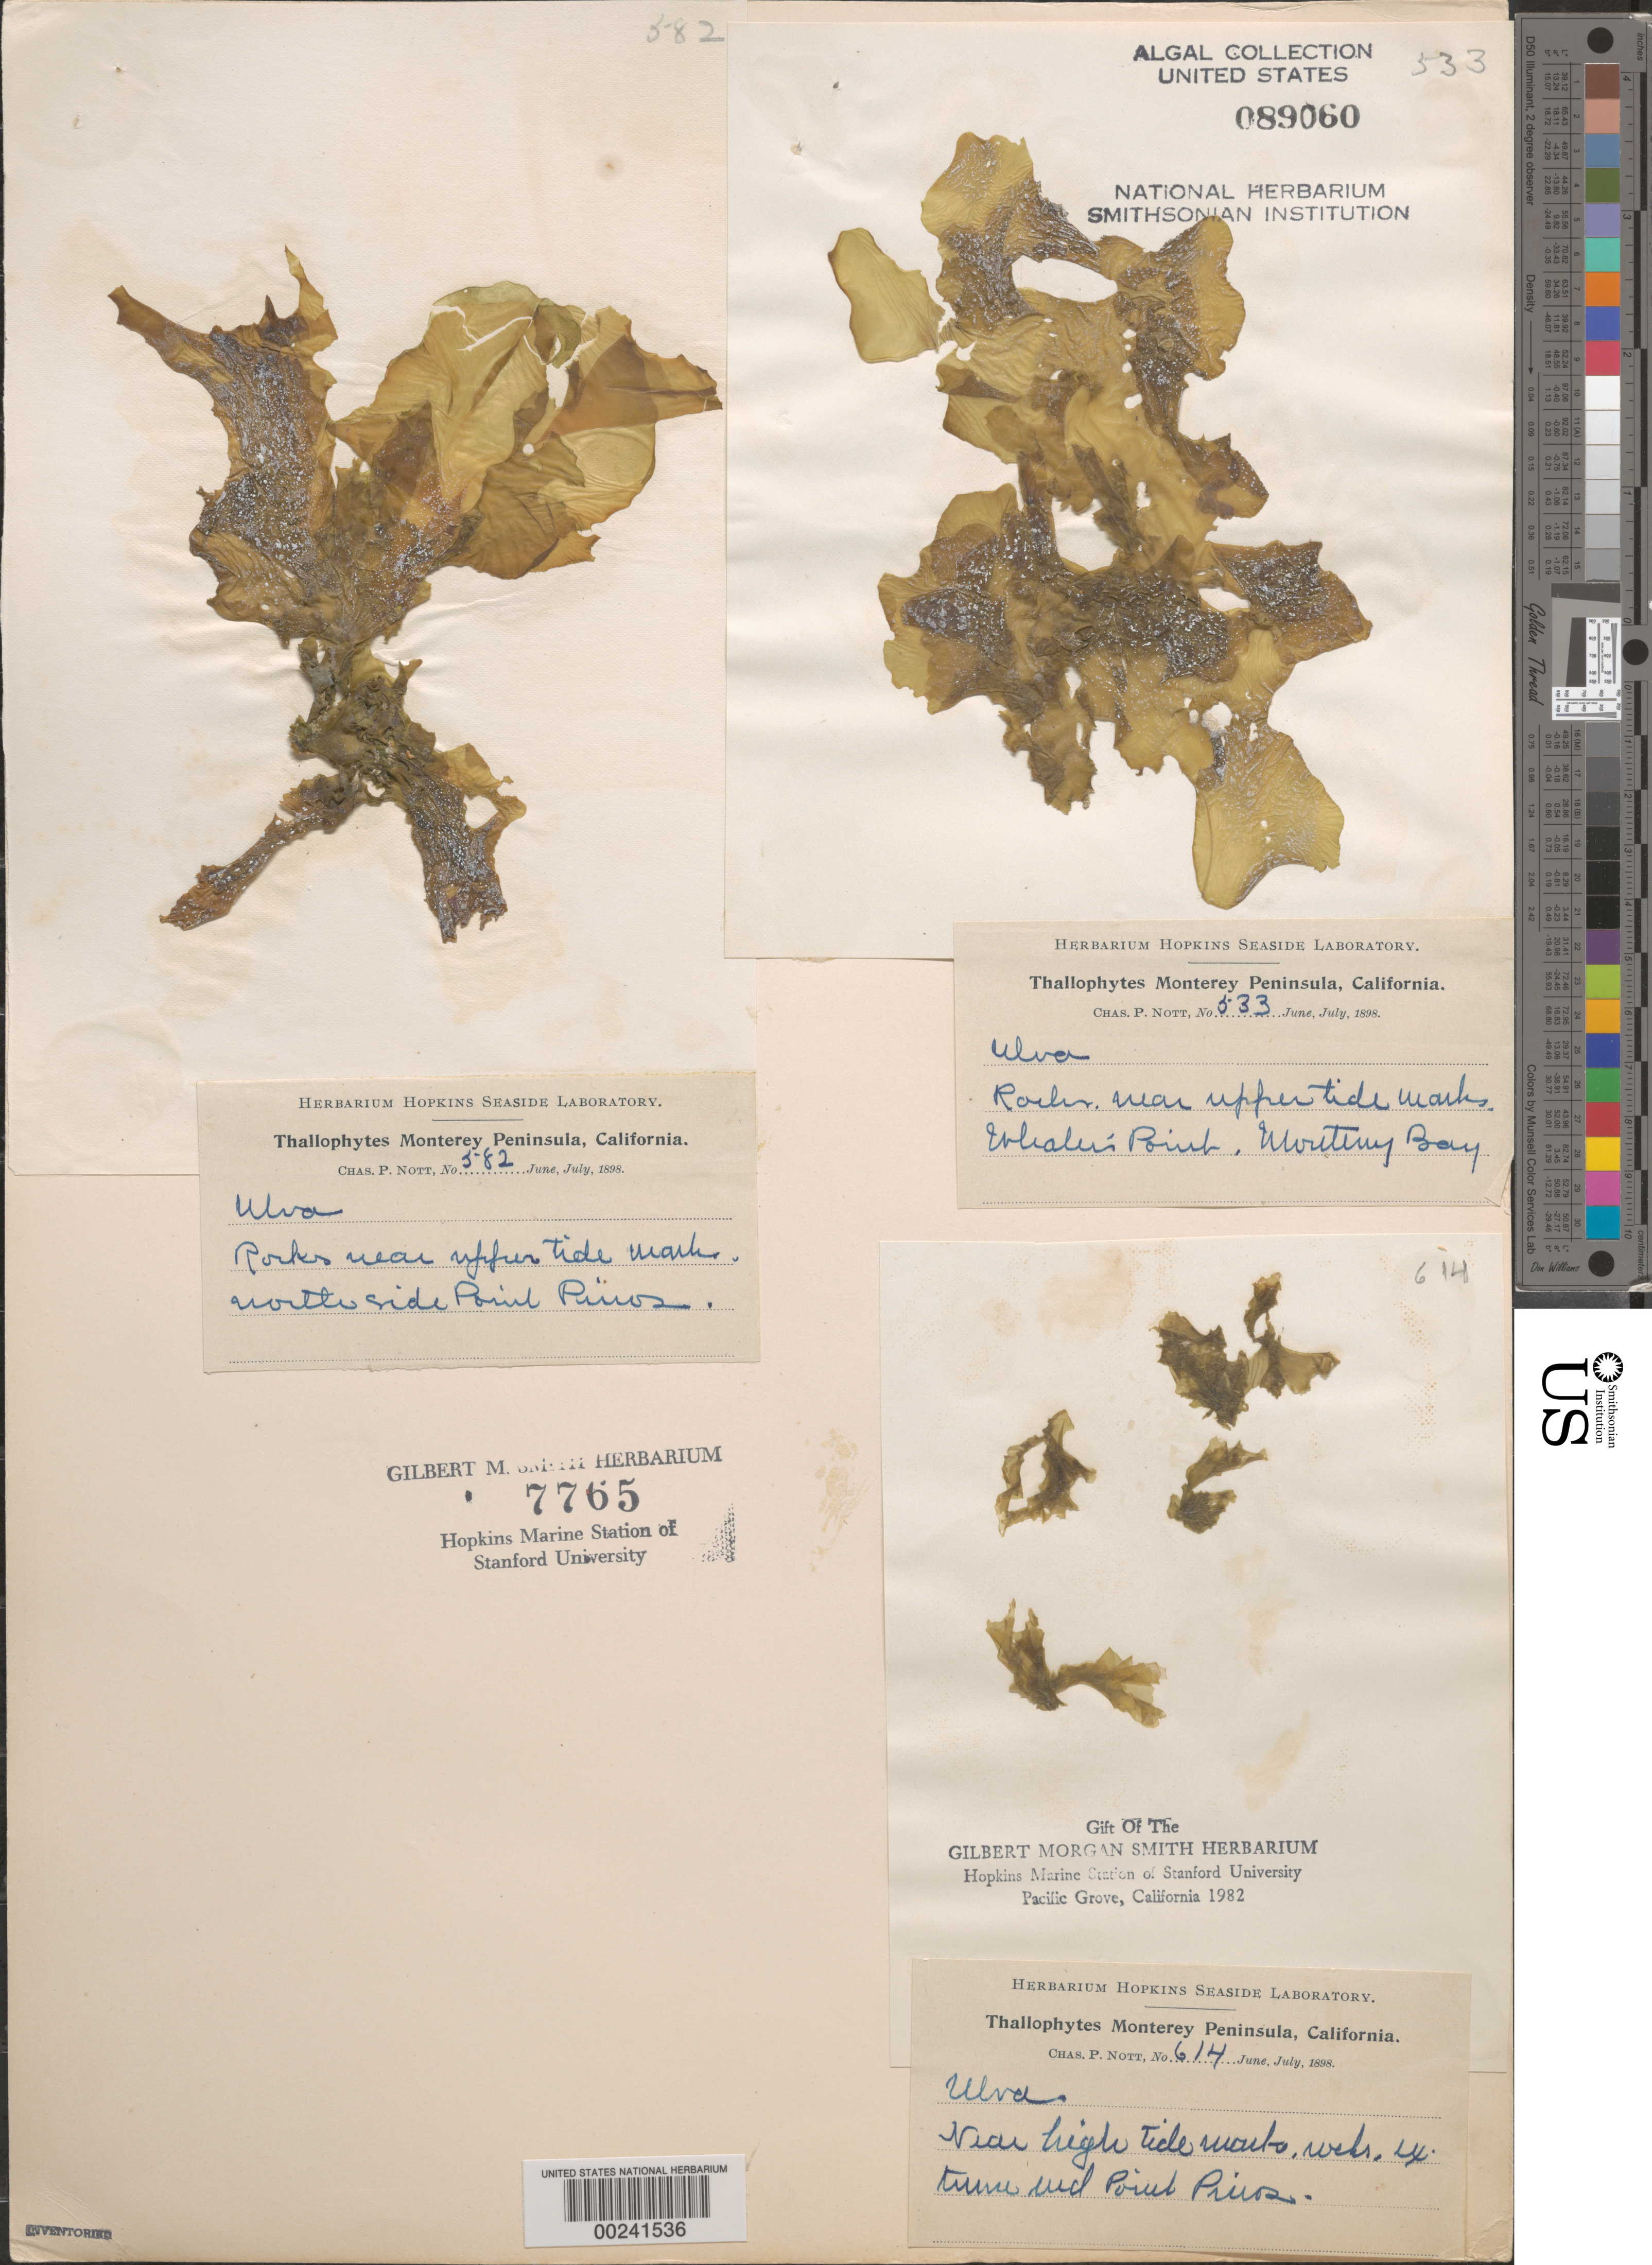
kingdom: Plantae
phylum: Chlorophyta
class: Ulvophyceae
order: Ulvales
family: Ulvaceae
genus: Ulva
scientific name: Ulva sp.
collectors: C. Nott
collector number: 533 & 582 & 614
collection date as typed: Jun 1898 AND -- Jul 1898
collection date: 1898-06,1898-07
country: United States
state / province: California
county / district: Monterey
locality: Whaler's Point and Point Pinos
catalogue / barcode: US 89060